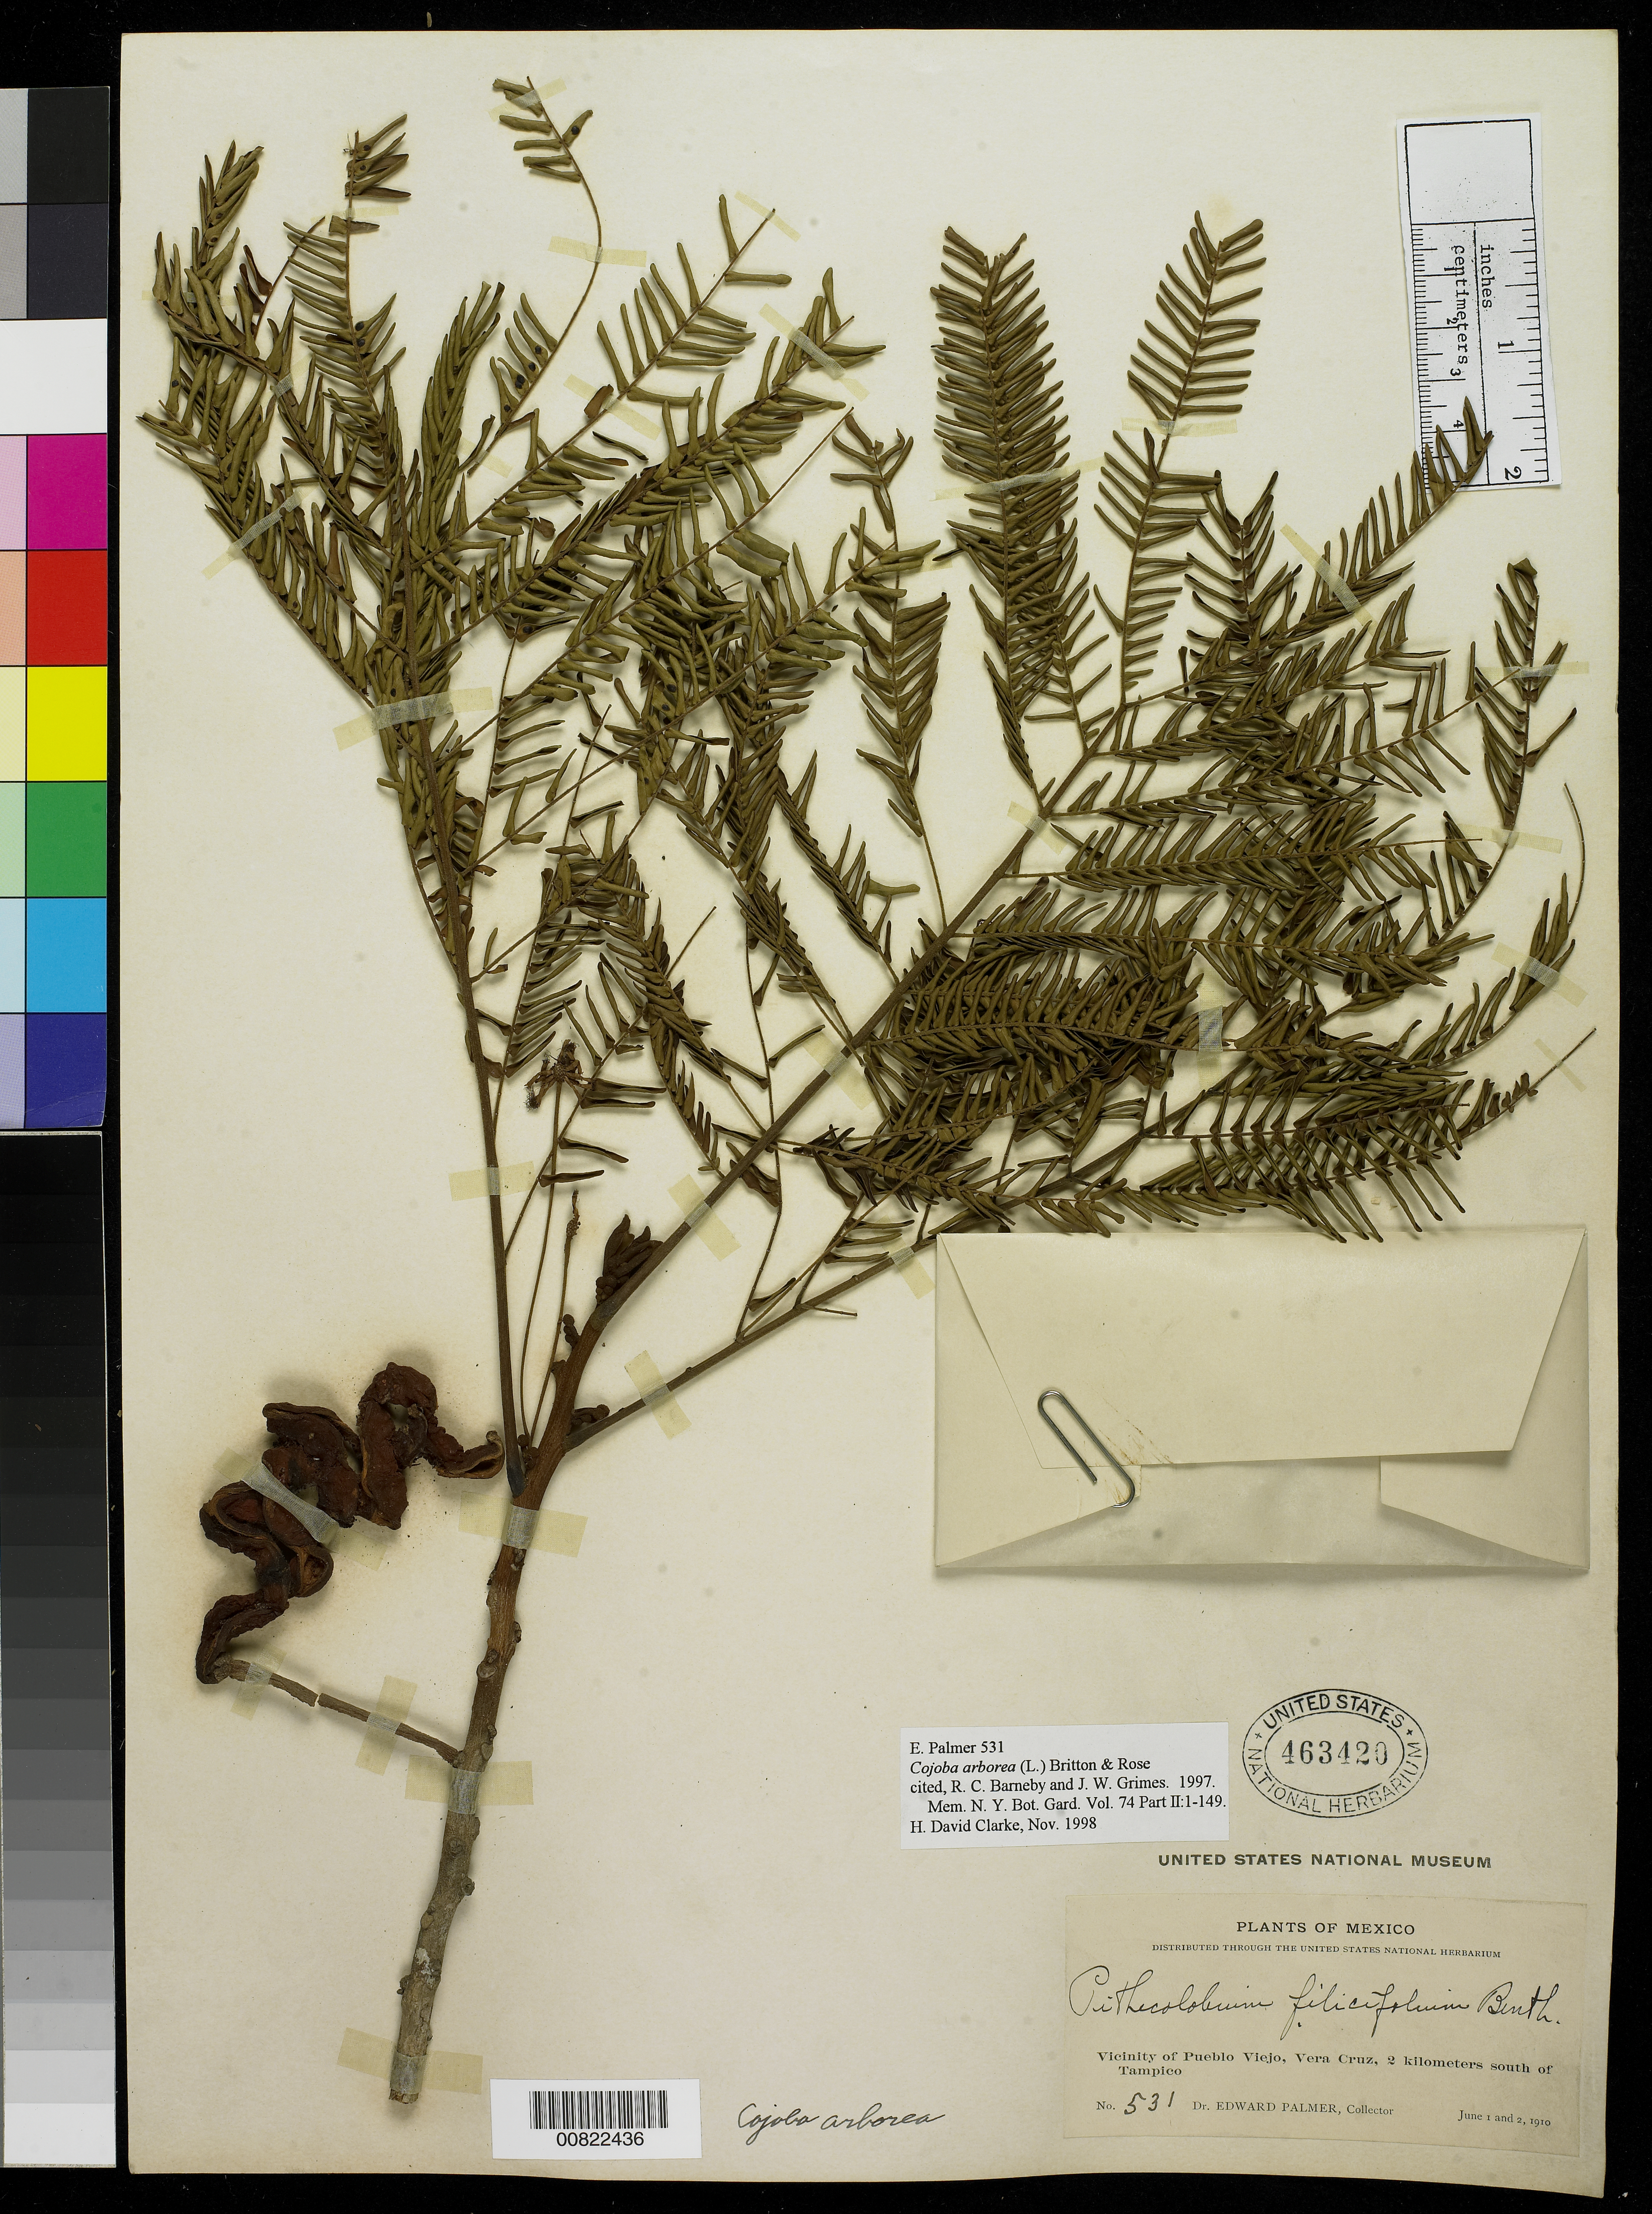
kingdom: Plantae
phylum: Tracheophyta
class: Magnoliopsida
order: Fabales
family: Fabaceae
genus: Pithecellobium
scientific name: Pithecellobium arboreum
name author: (L.) Urb.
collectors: E. Palmer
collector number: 531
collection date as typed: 01 Jun 1910 to 02 Jun 1910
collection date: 1910-06-01/1910-06-02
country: Mexico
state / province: Veracruz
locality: Vicinity of Pueblo Viejo, Veracruz, 2 kilometers south of Tampico, Tamaulipas.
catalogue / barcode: US 463420